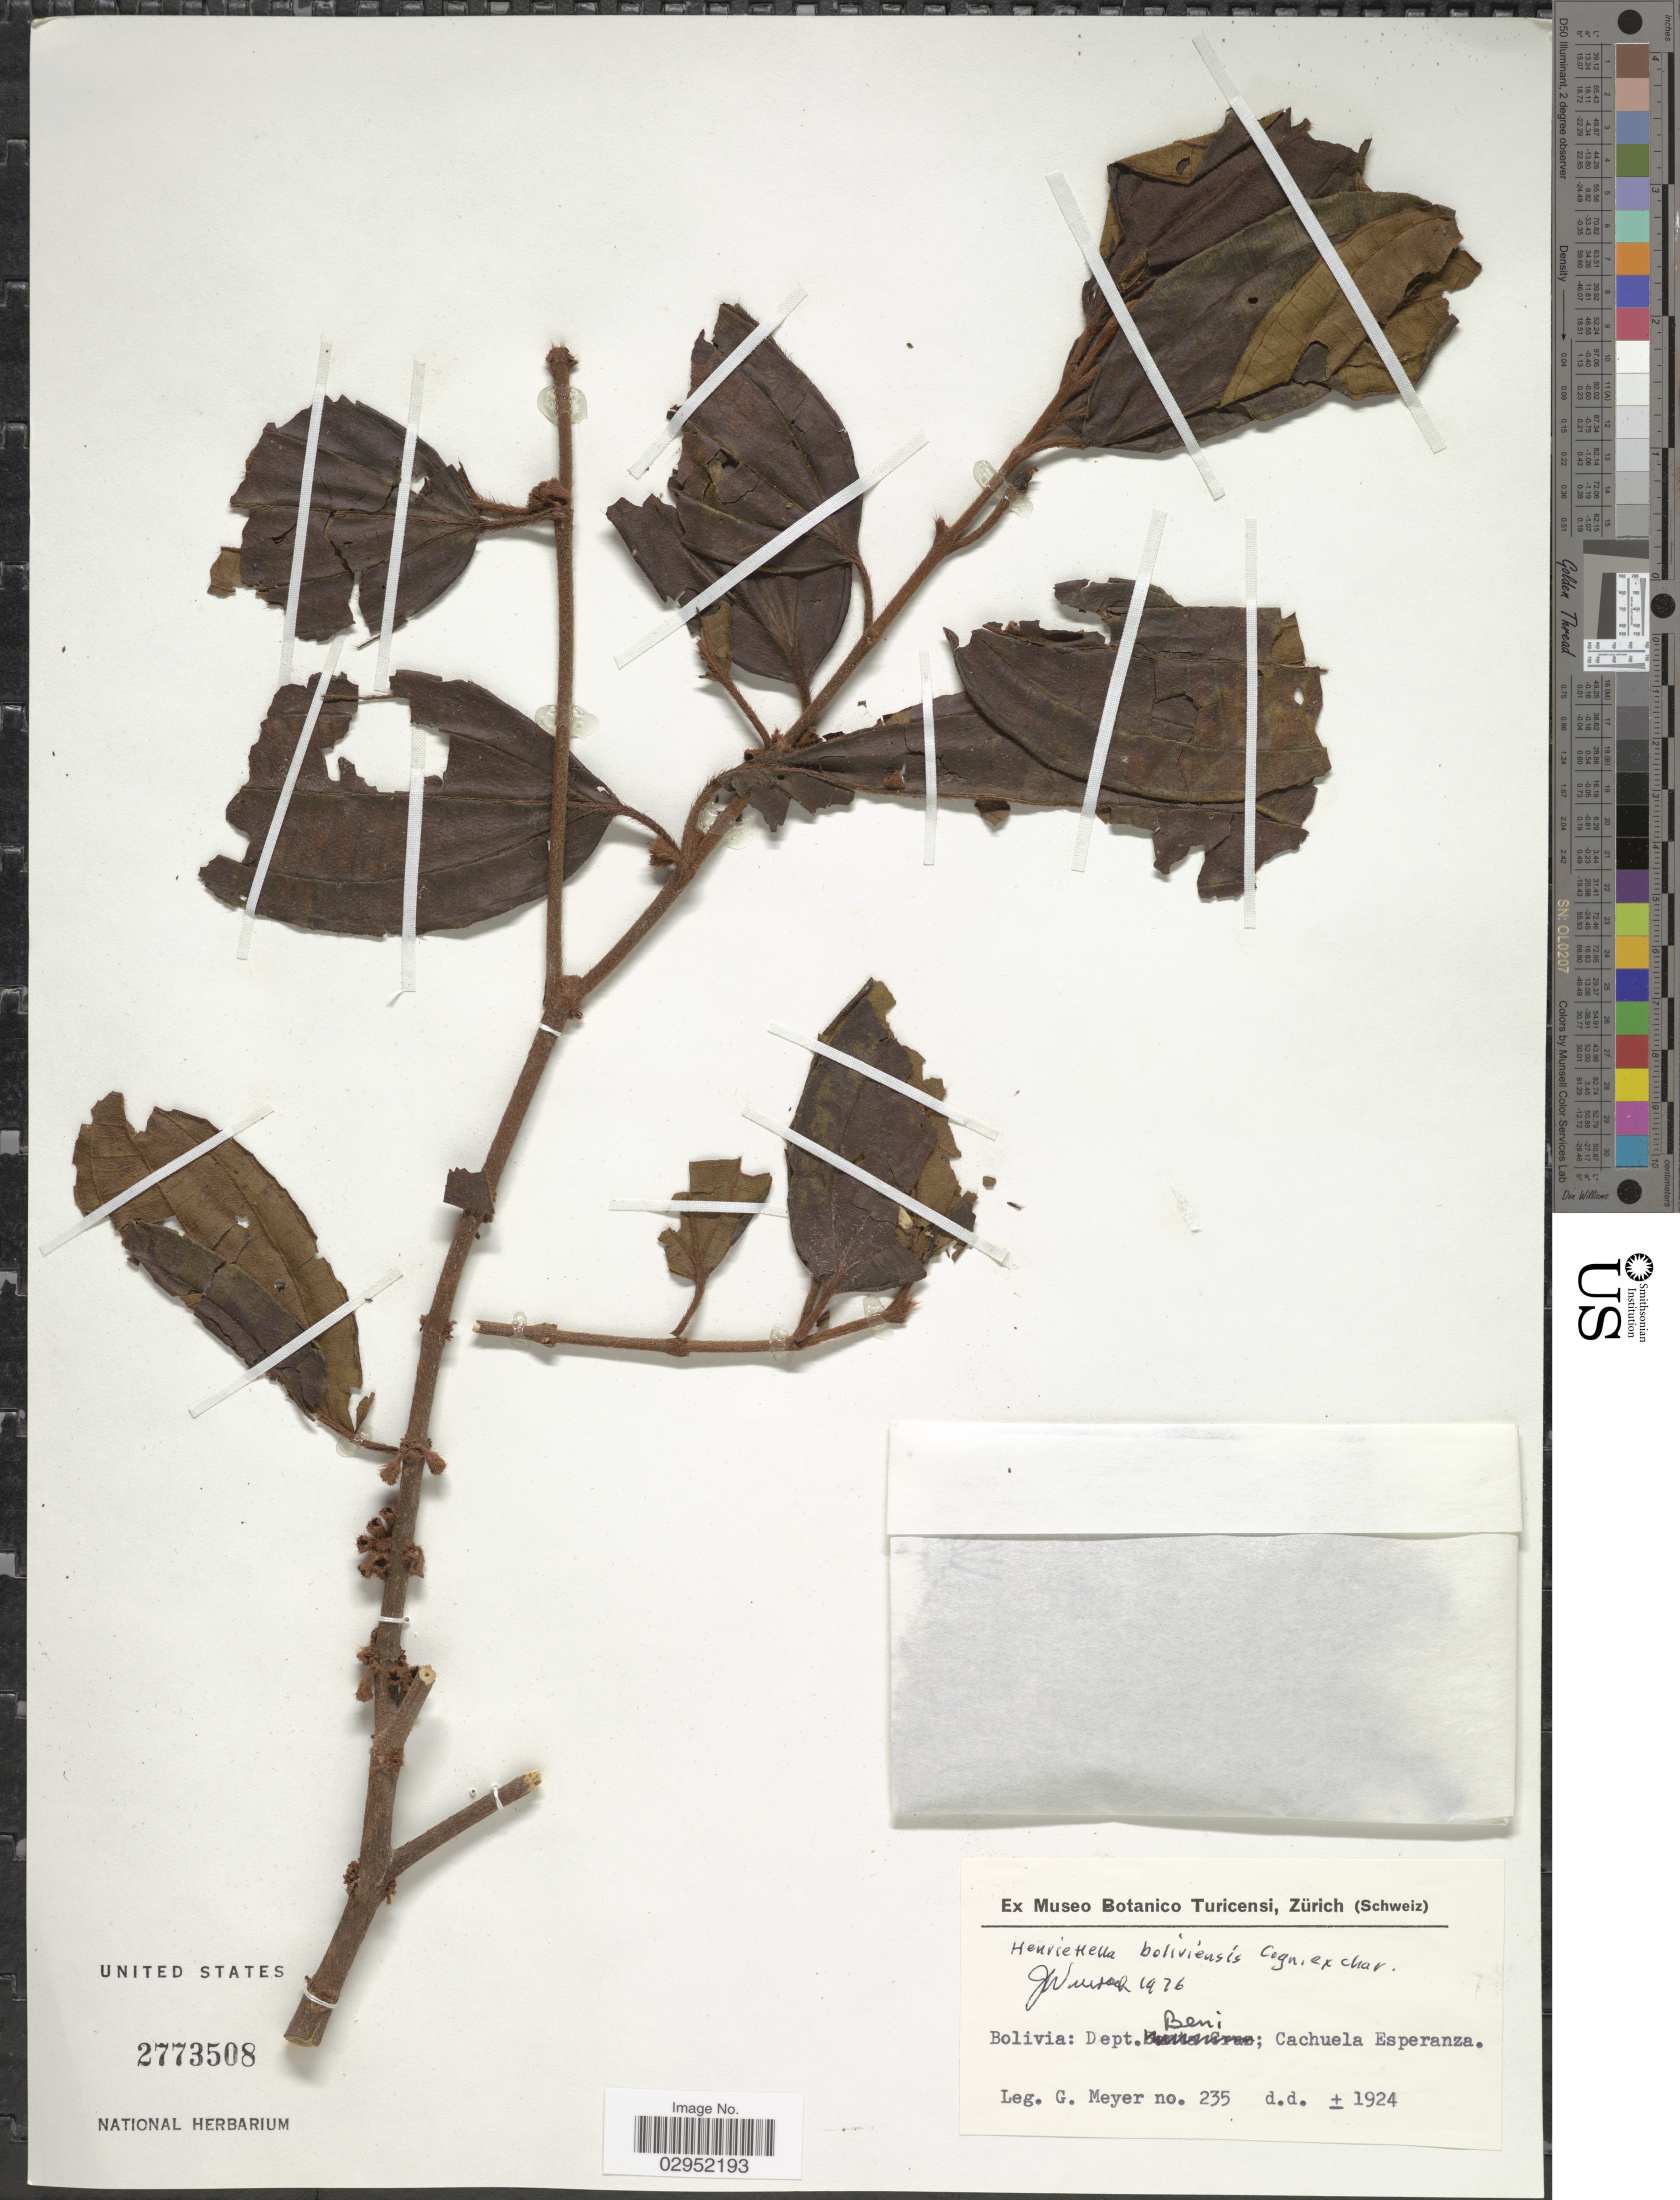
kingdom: Plantae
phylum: Tracheophyta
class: Magnoliopsida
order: Myrtales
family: Melastomataceae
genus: Henriettea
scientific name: Henriettea boliviensis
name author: (Cogn.) Penneys et al.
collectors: G. Meyer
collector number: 235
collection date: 1924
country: Bolivia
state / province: Beni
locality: Dept. Beni; Cachuela Esperanza.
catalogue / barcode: US 2773508